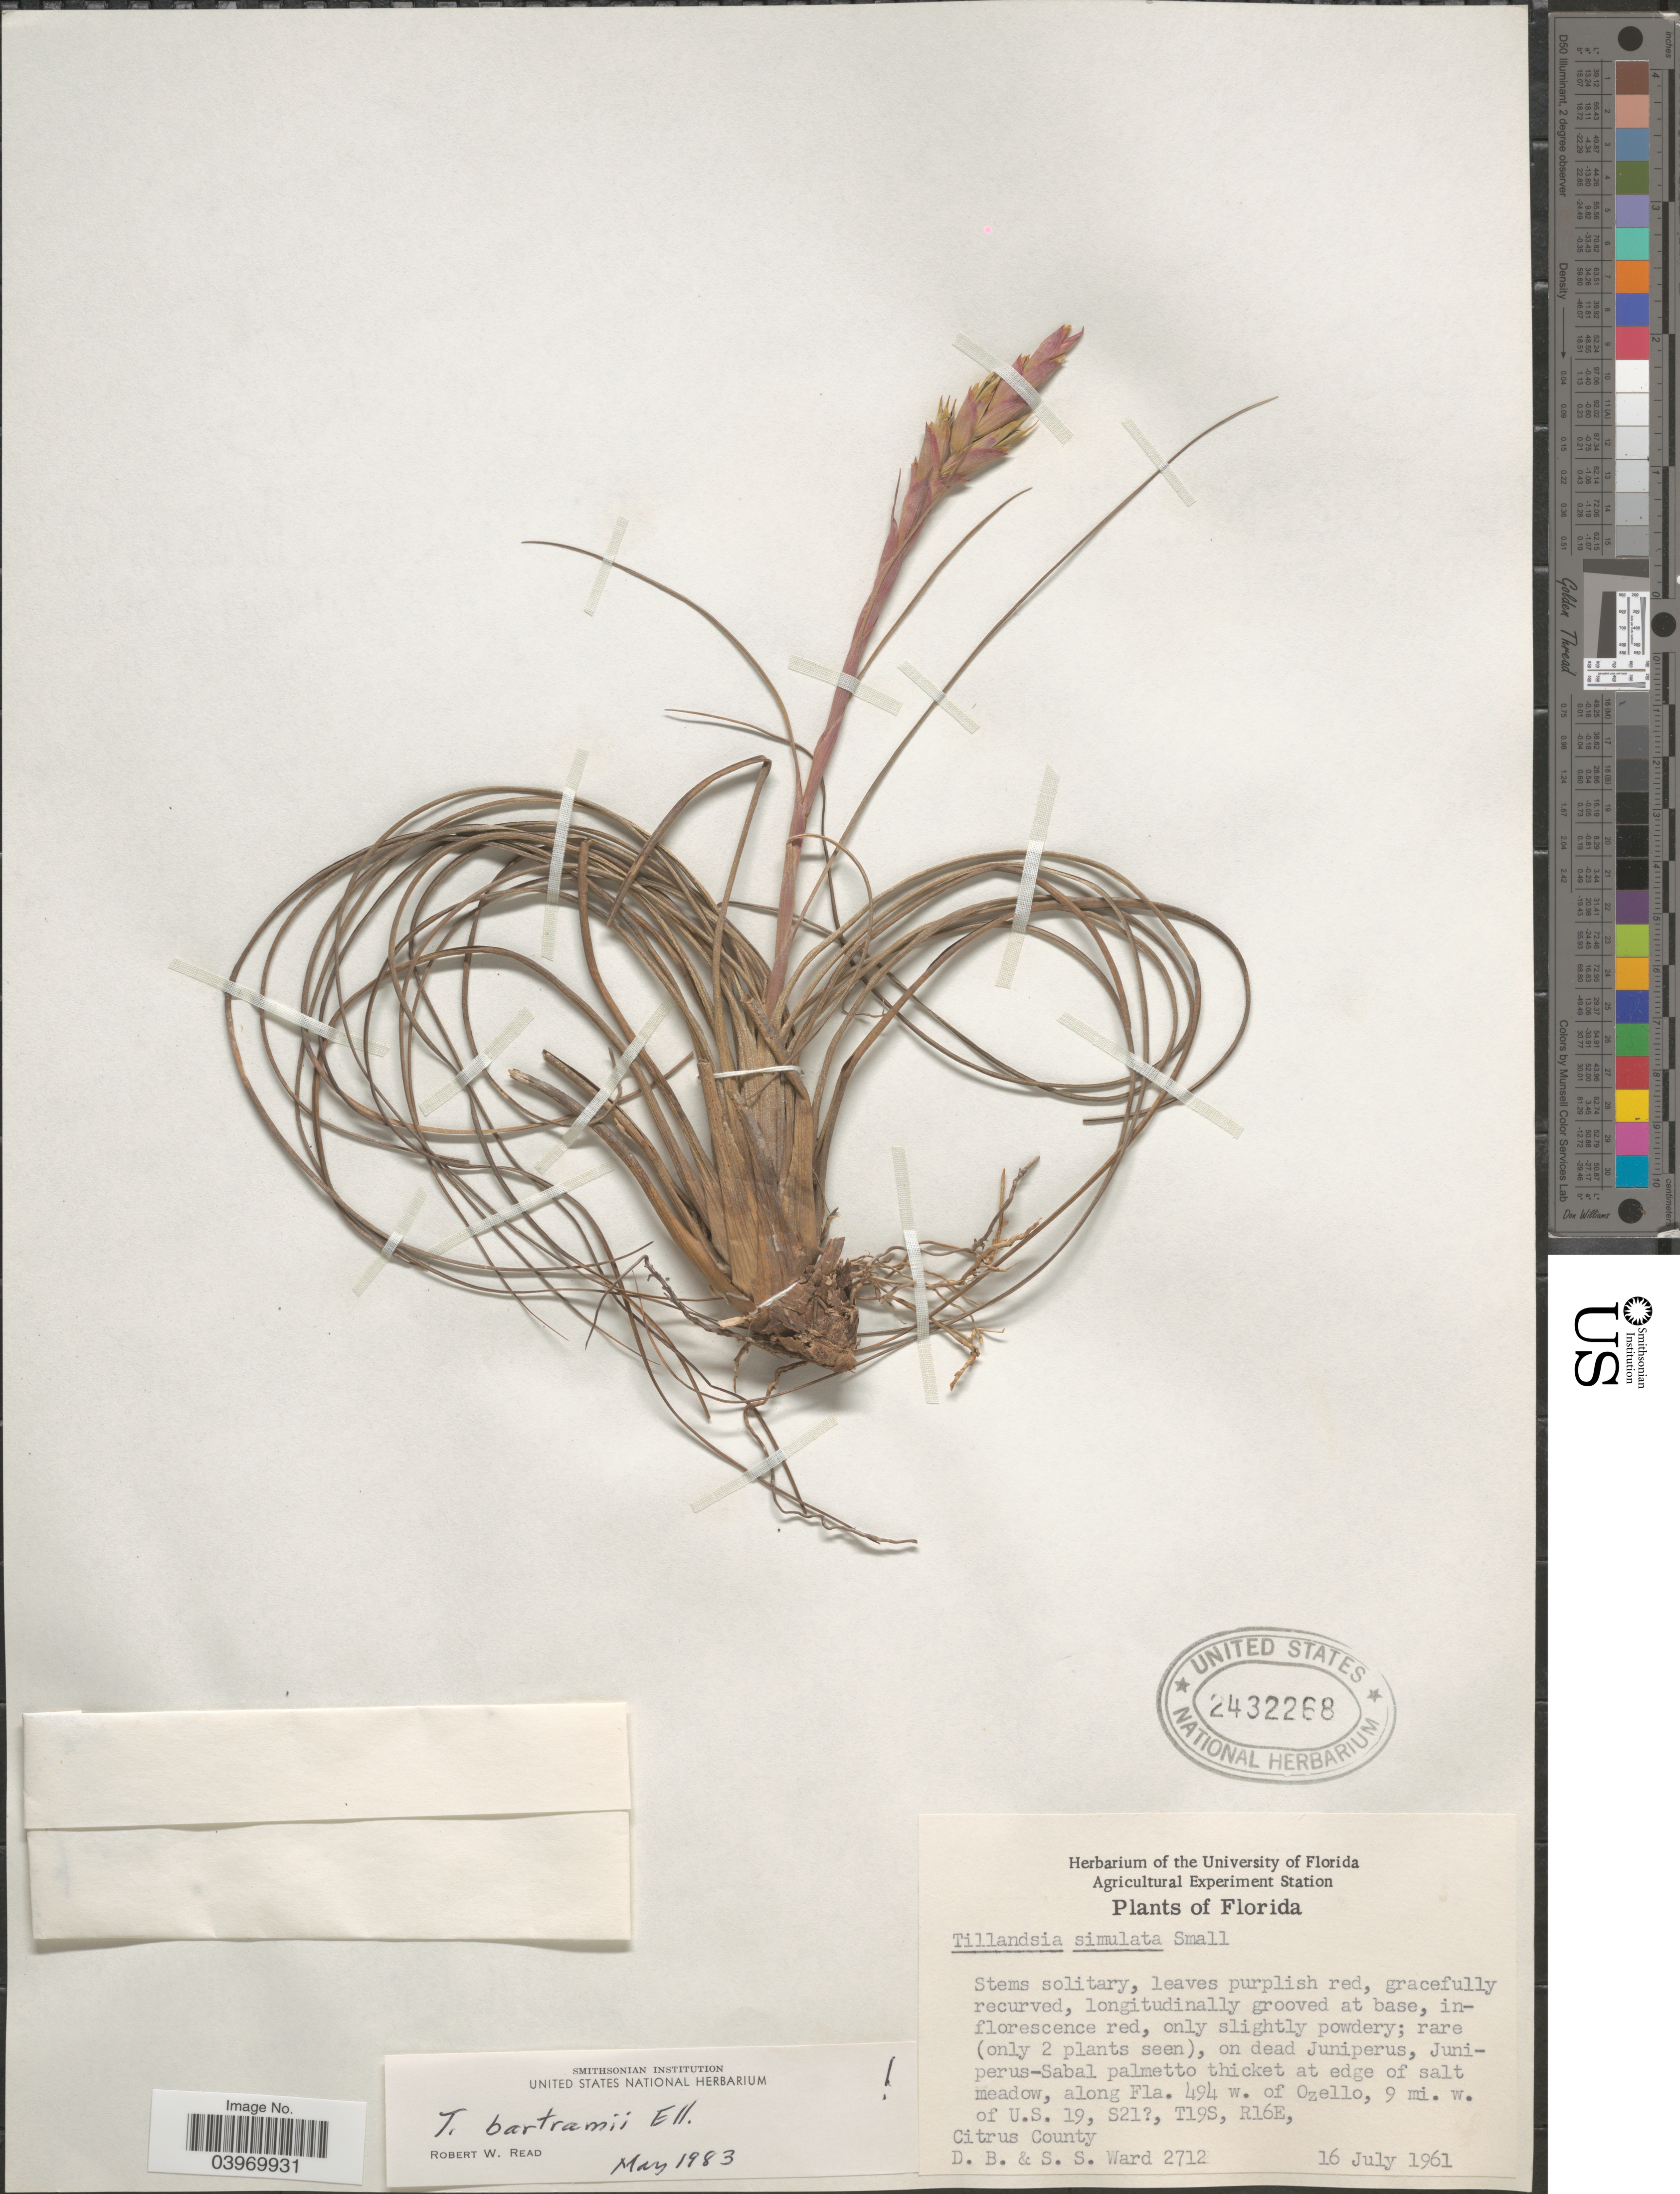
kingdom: Plantae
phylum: Tracheophyta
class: Liliopsida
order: Poales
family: Bromeliaceae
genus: Tillandsia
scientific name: Tillandsia simulata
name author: Small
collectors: D. B. Ward & S. S. Ward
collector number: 2712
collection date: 1961-07-16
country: United States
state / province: Florida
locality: Along Fla. 494 w. of Ozello, 9 mi. w. of U.S. 19, S21 [unsure placement], T19S, R16E. Citrus County.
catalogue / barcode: US 2432268